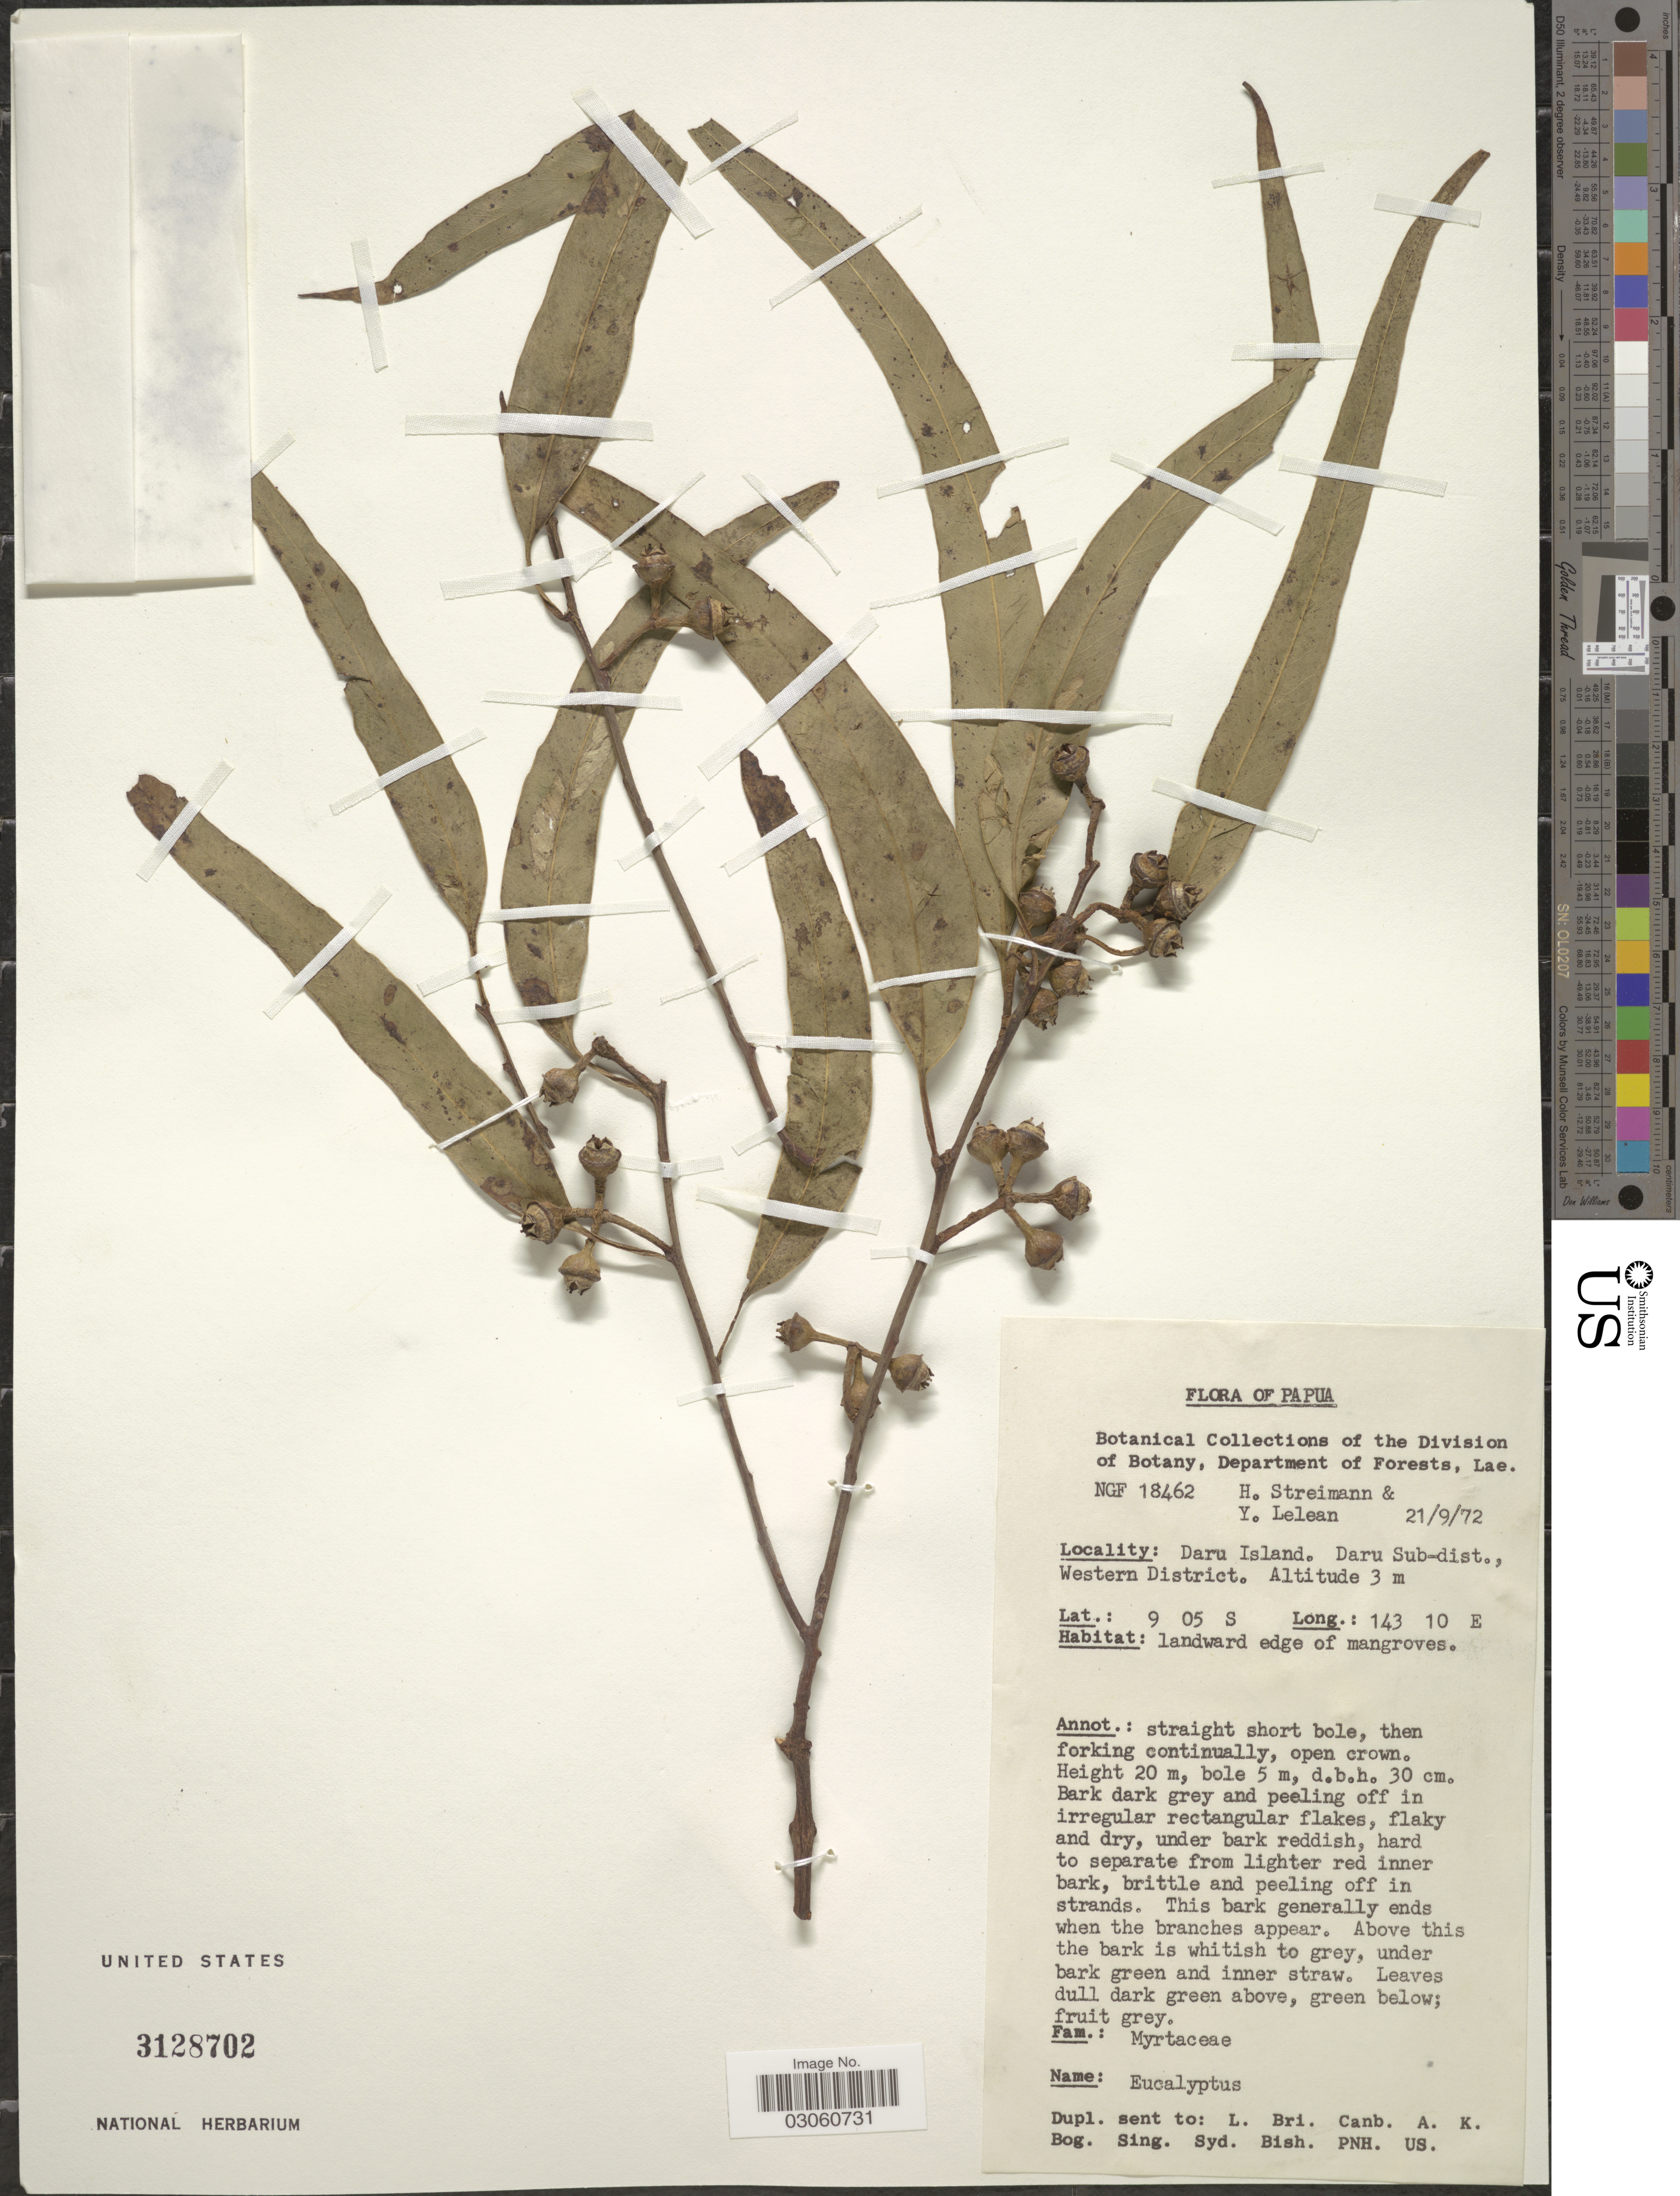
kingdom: Plantae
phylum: Tracheophyta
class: Magnoliopsida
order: Myrtales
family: Myrtaceae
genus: Eucalyptus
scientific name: Eucalyptus sp.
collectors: H. Streimann & Y. Lelean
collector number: NGF 18462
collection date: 1972-09-21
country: Papua New Guinea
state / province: Manus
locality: Papua. Daru Island, Daru Sub-dist., Western District.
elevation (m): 3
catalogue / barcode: US 3128702